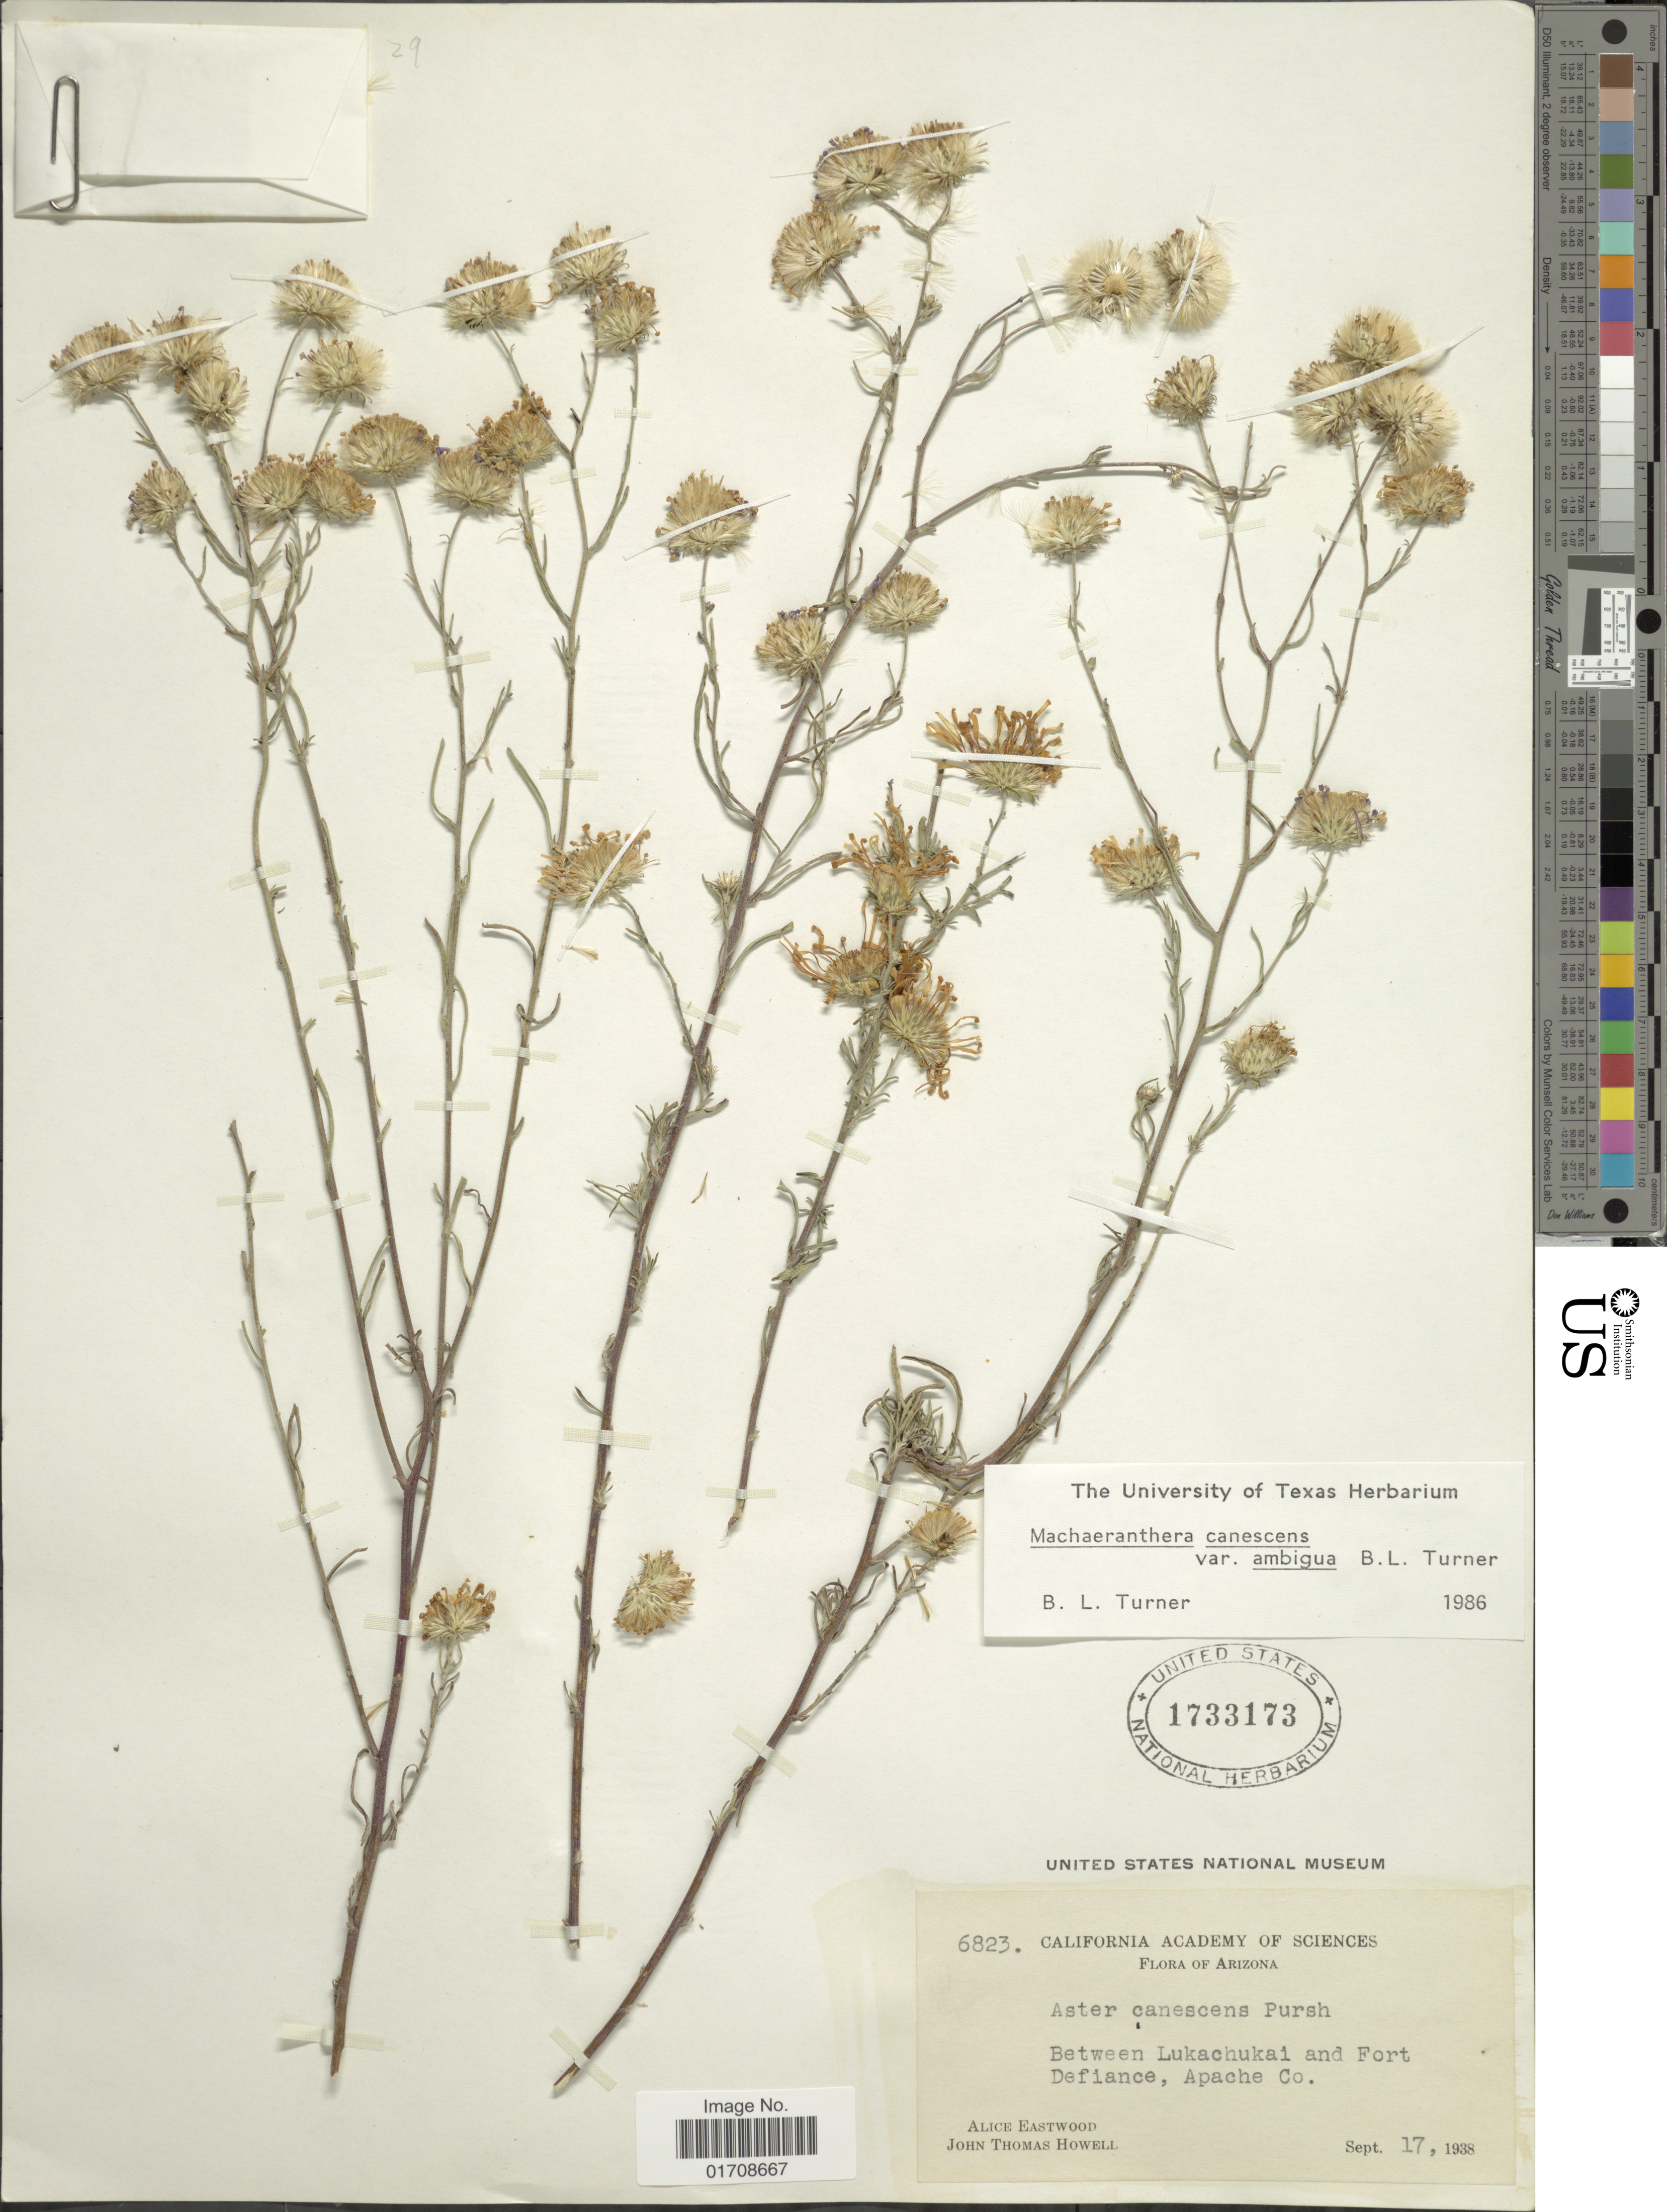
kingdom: Plantae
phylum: Tracheophyta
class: Magnoliopsida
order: Asterales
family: Asteraceae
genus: Machaeranthera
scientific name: Machaeranthera canescens var. ambigua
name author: (B.L. Turner) B.L. Turner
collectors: A. Eastwood & J. T. Howell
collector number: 6823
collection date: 1938-09-17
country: United States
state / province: Arizona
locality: Between Lukachukai and Fort Defiance, Apache Co.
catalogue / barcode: US 1733173